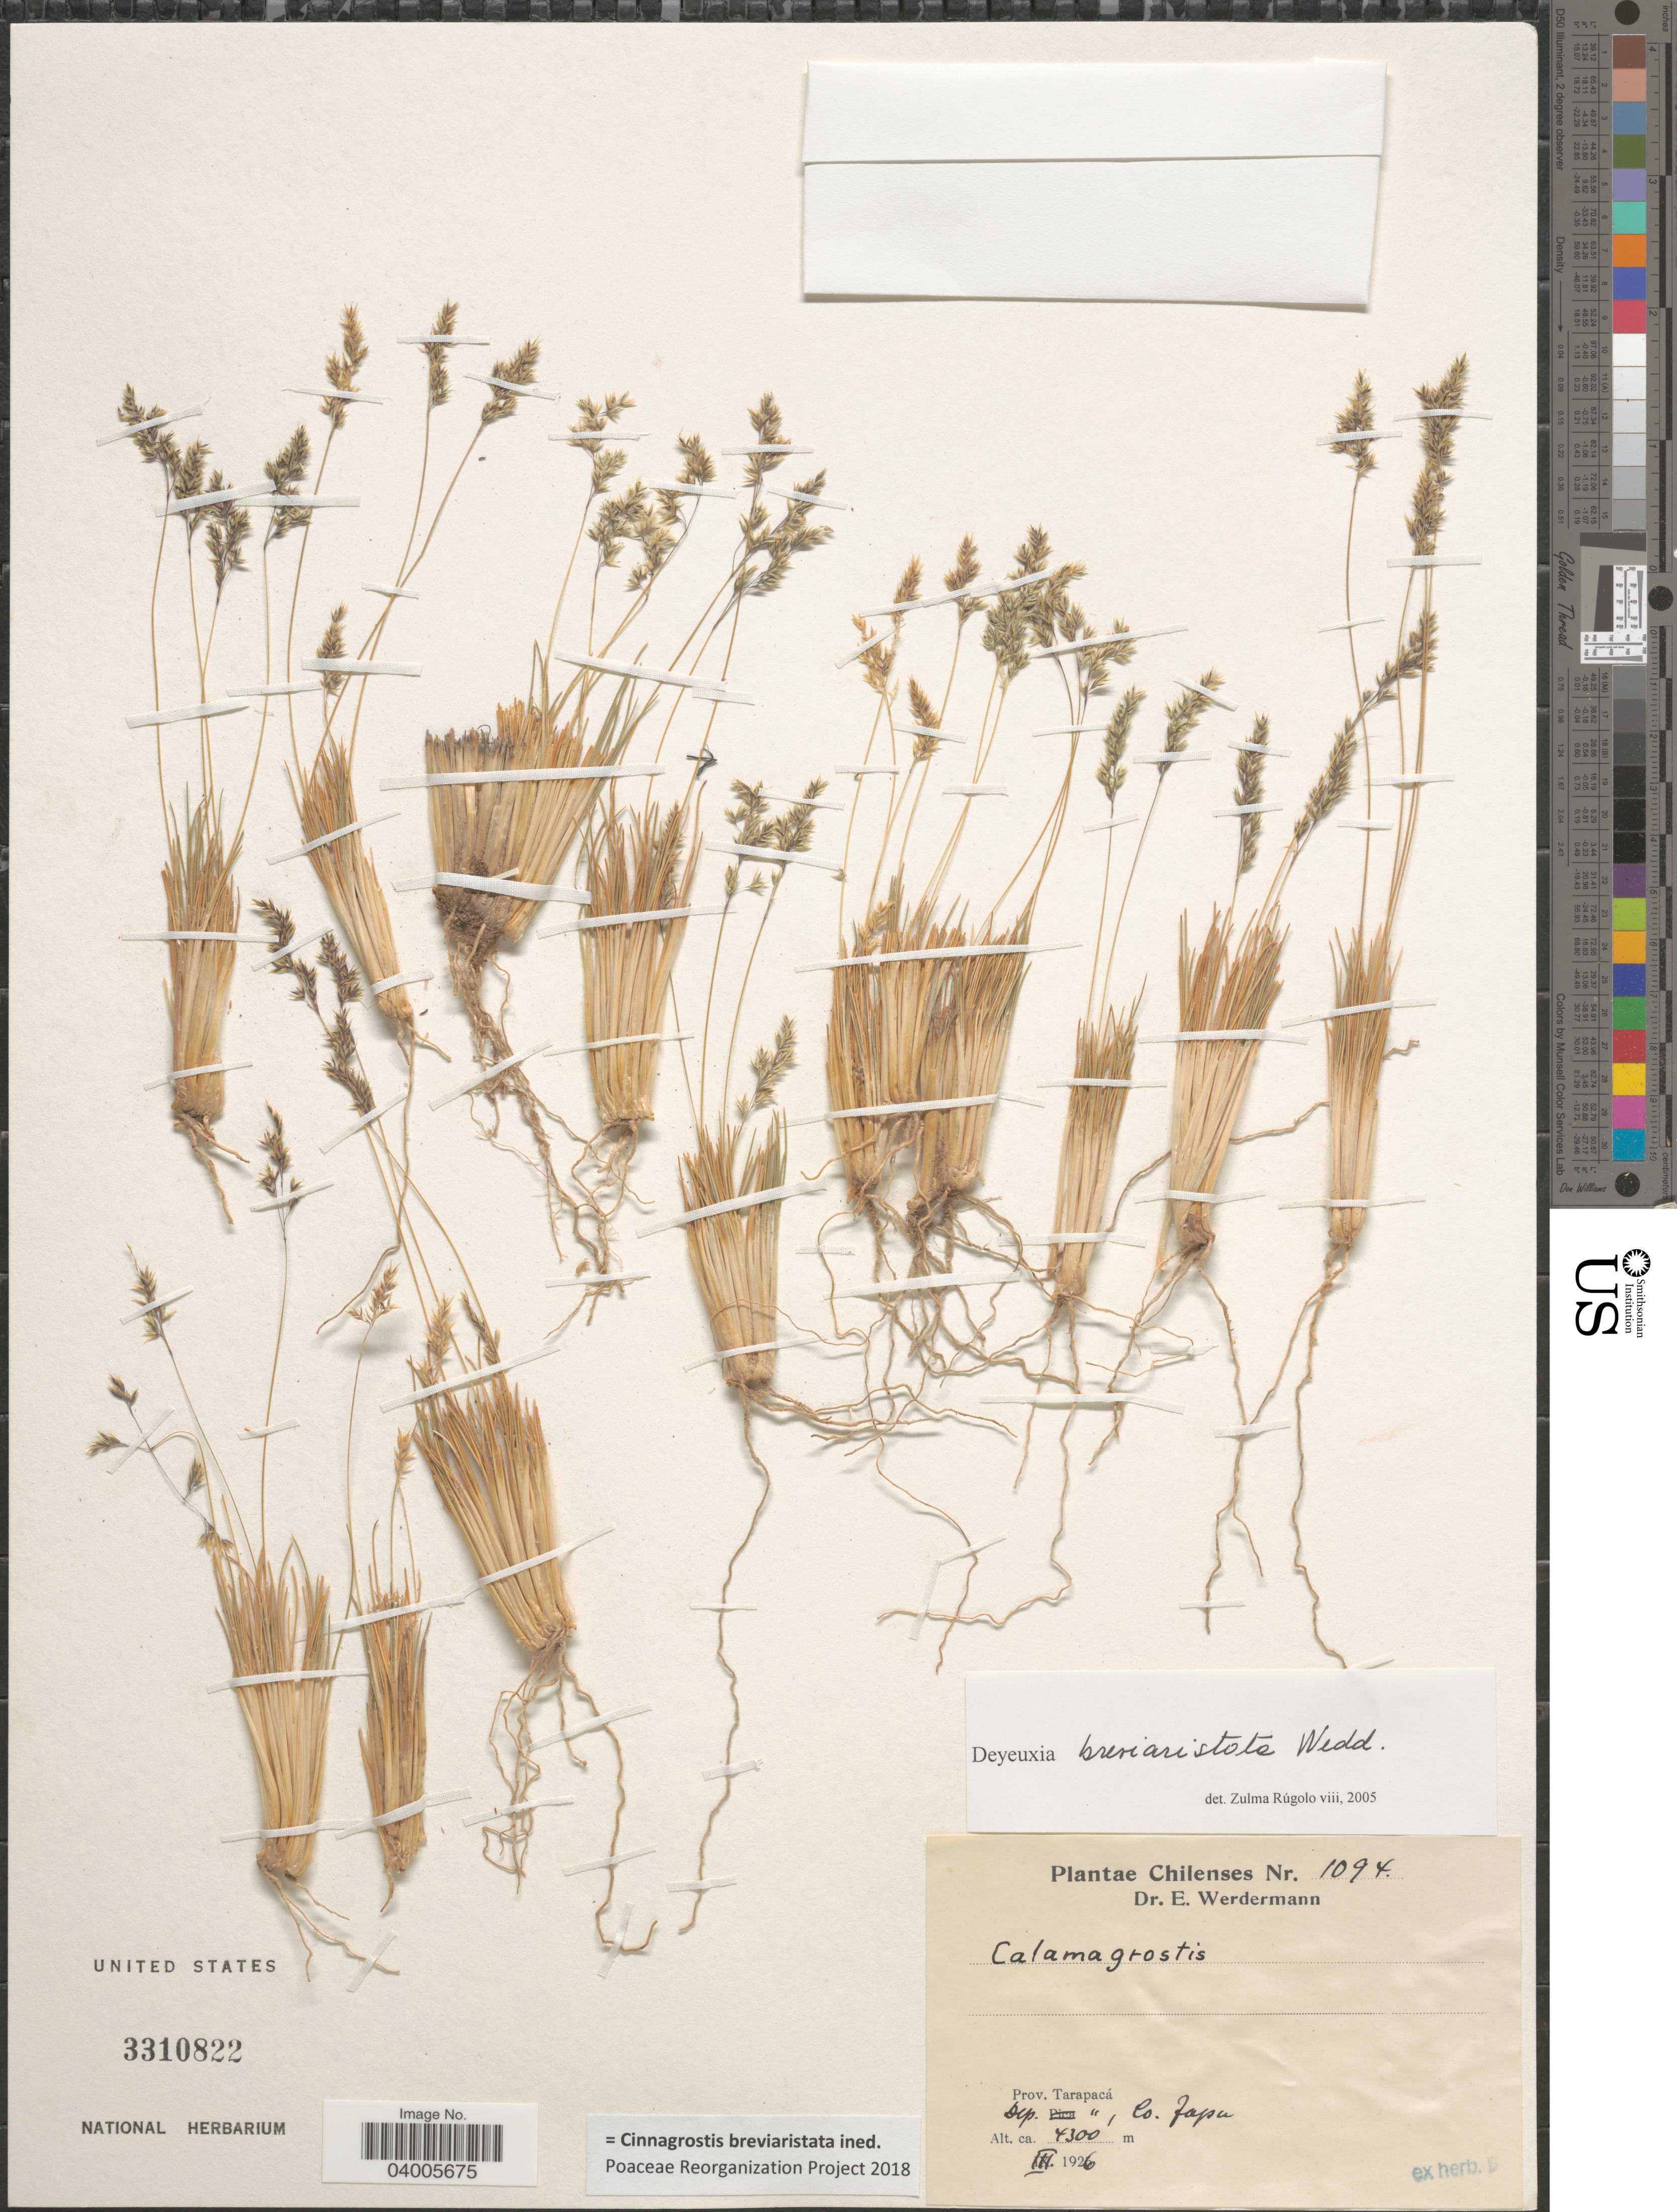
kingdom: Plantae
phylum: Tracheophyta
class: Liliopsida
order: Poales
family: Poaceae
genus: Cinnagrostis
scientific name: Cinnagrostis breviaristata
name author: (Wedd.) P.M. Peterson et al.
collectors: E. Werdermann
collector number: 1094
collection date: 1926-03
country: Chile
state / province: Tarapacá (I)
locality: Dep. Tarapacá, Co. Japu.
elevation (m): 4300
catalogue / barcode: US 3310822